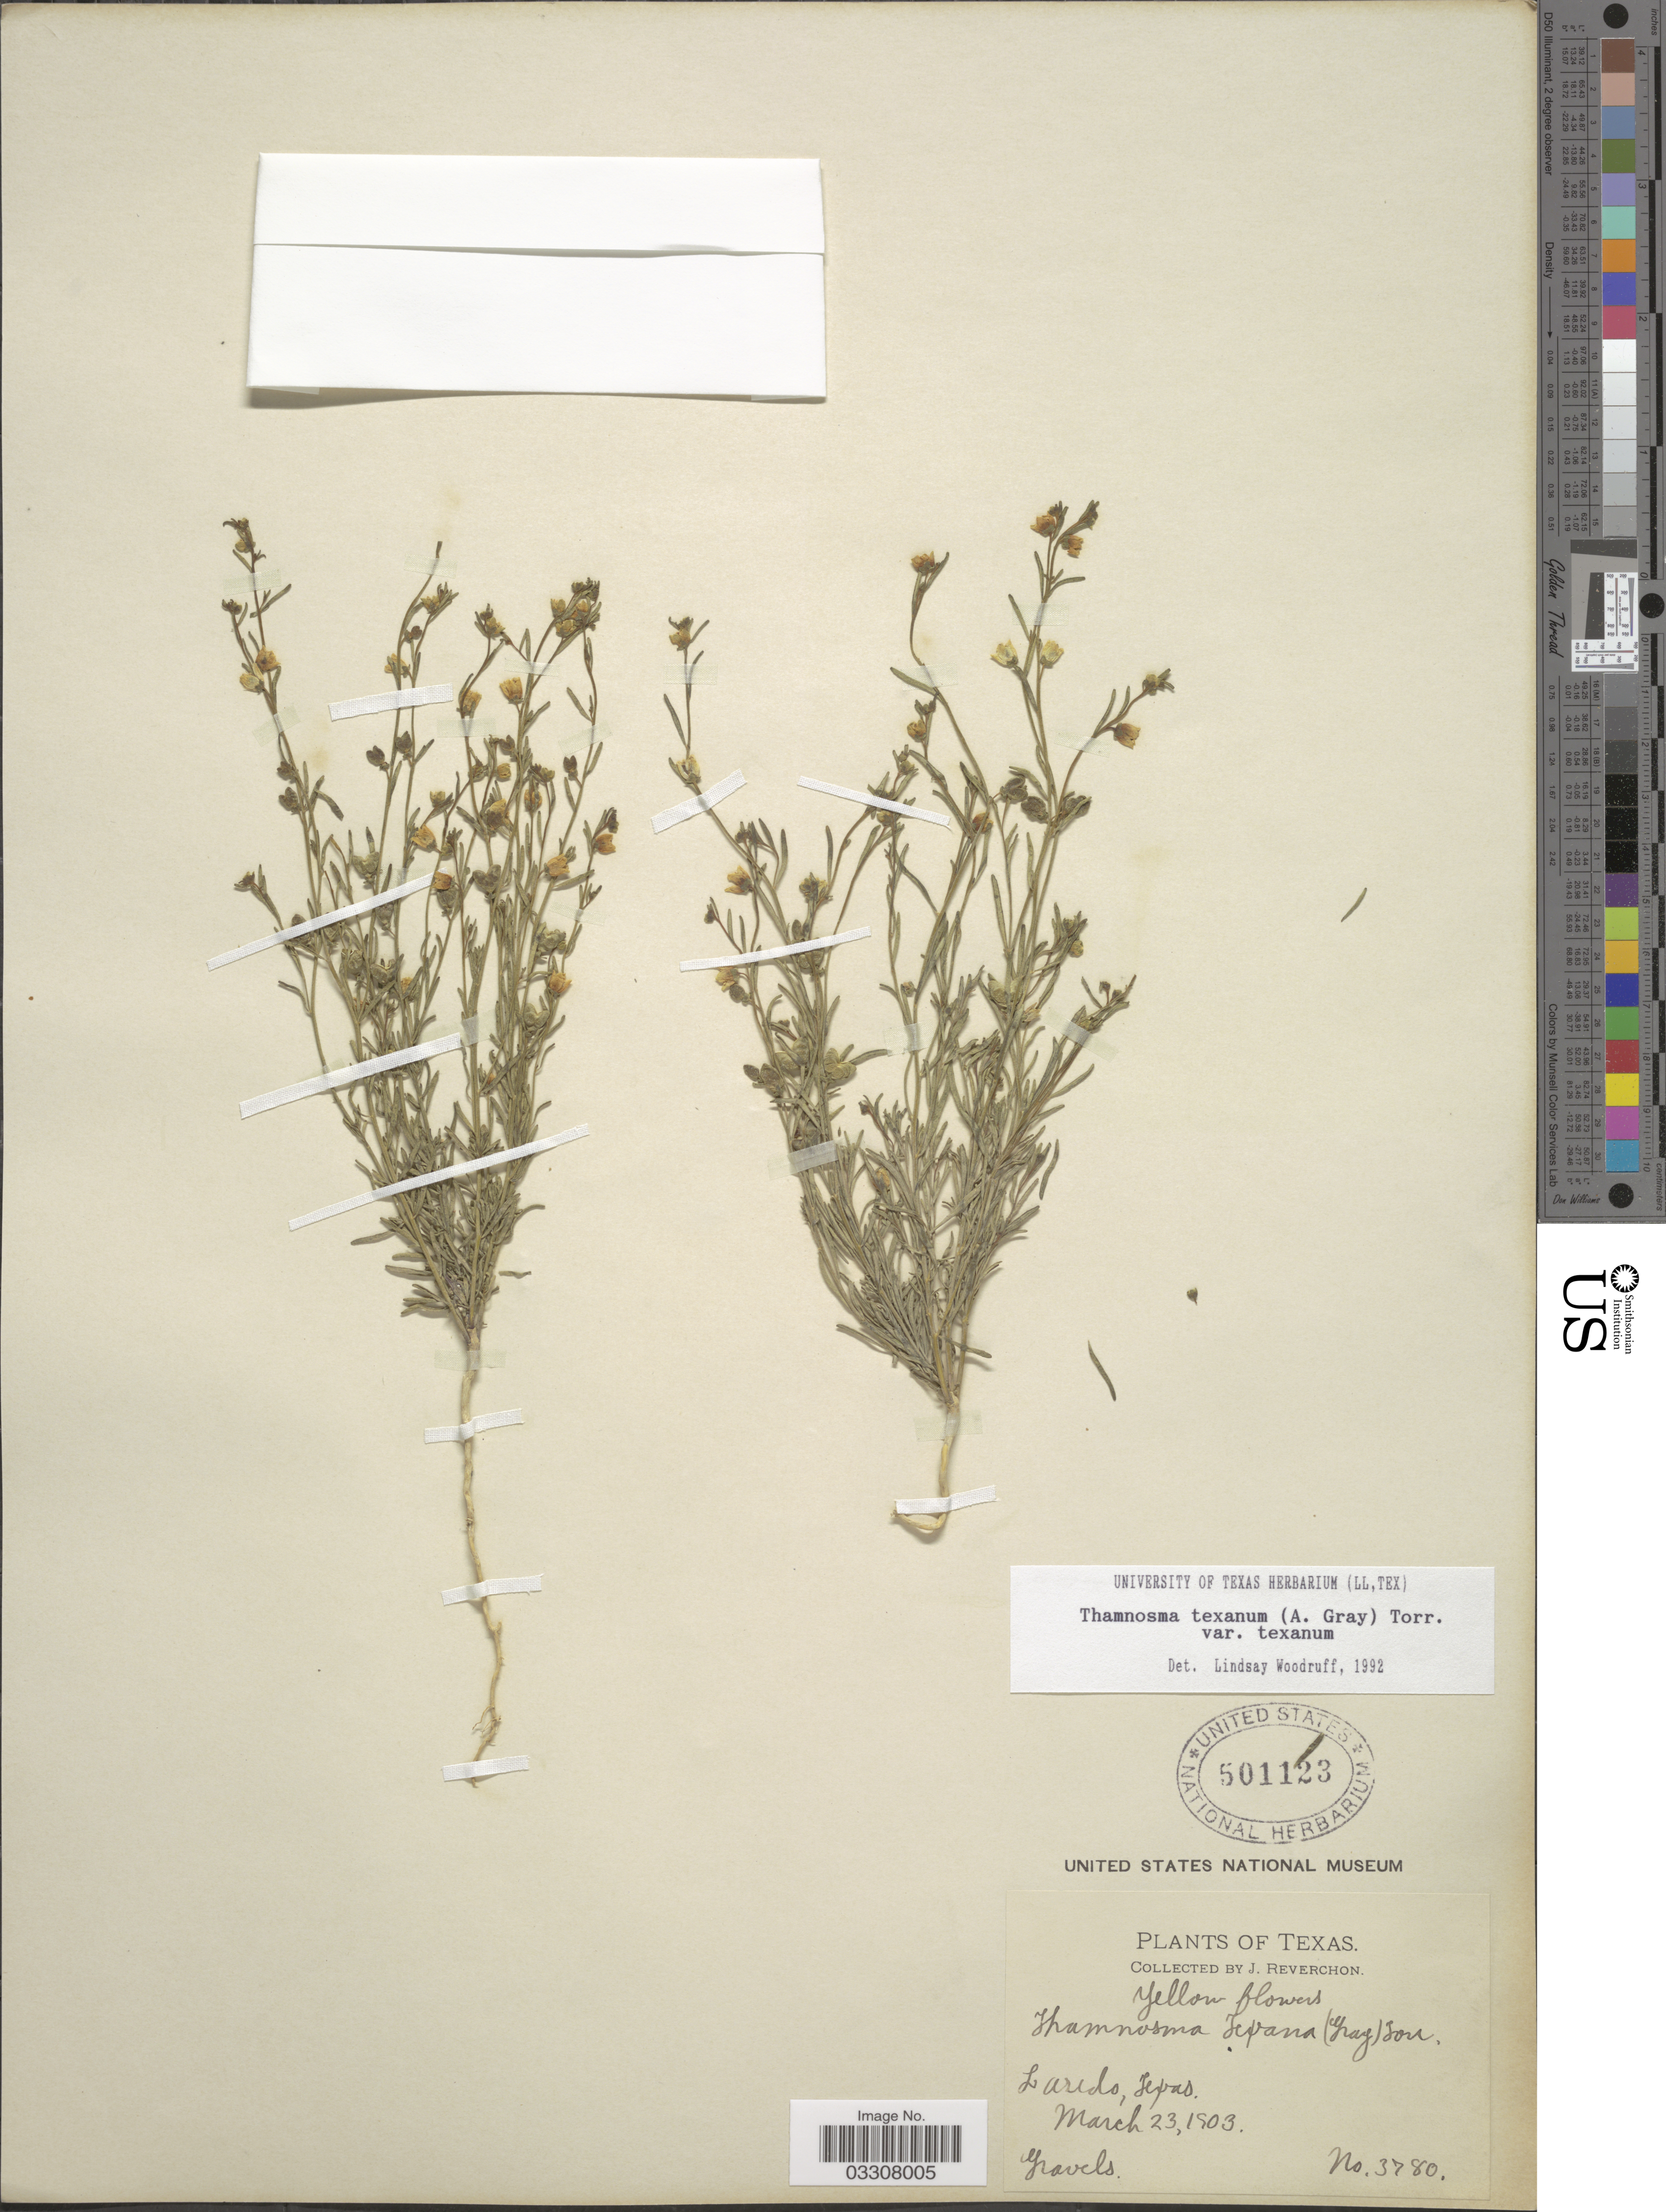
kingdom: Plantae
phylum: Tracheophyta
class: Magnoliopsida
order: Sapindales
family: Rutaceae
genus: Thamnosma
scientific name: Thamnosma texana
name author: (A. Gray) Torr.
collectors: J. Reverchon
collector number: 3780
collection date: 1903-03-23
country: United States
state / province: Texas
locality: Laredo.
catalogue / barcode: US 501123